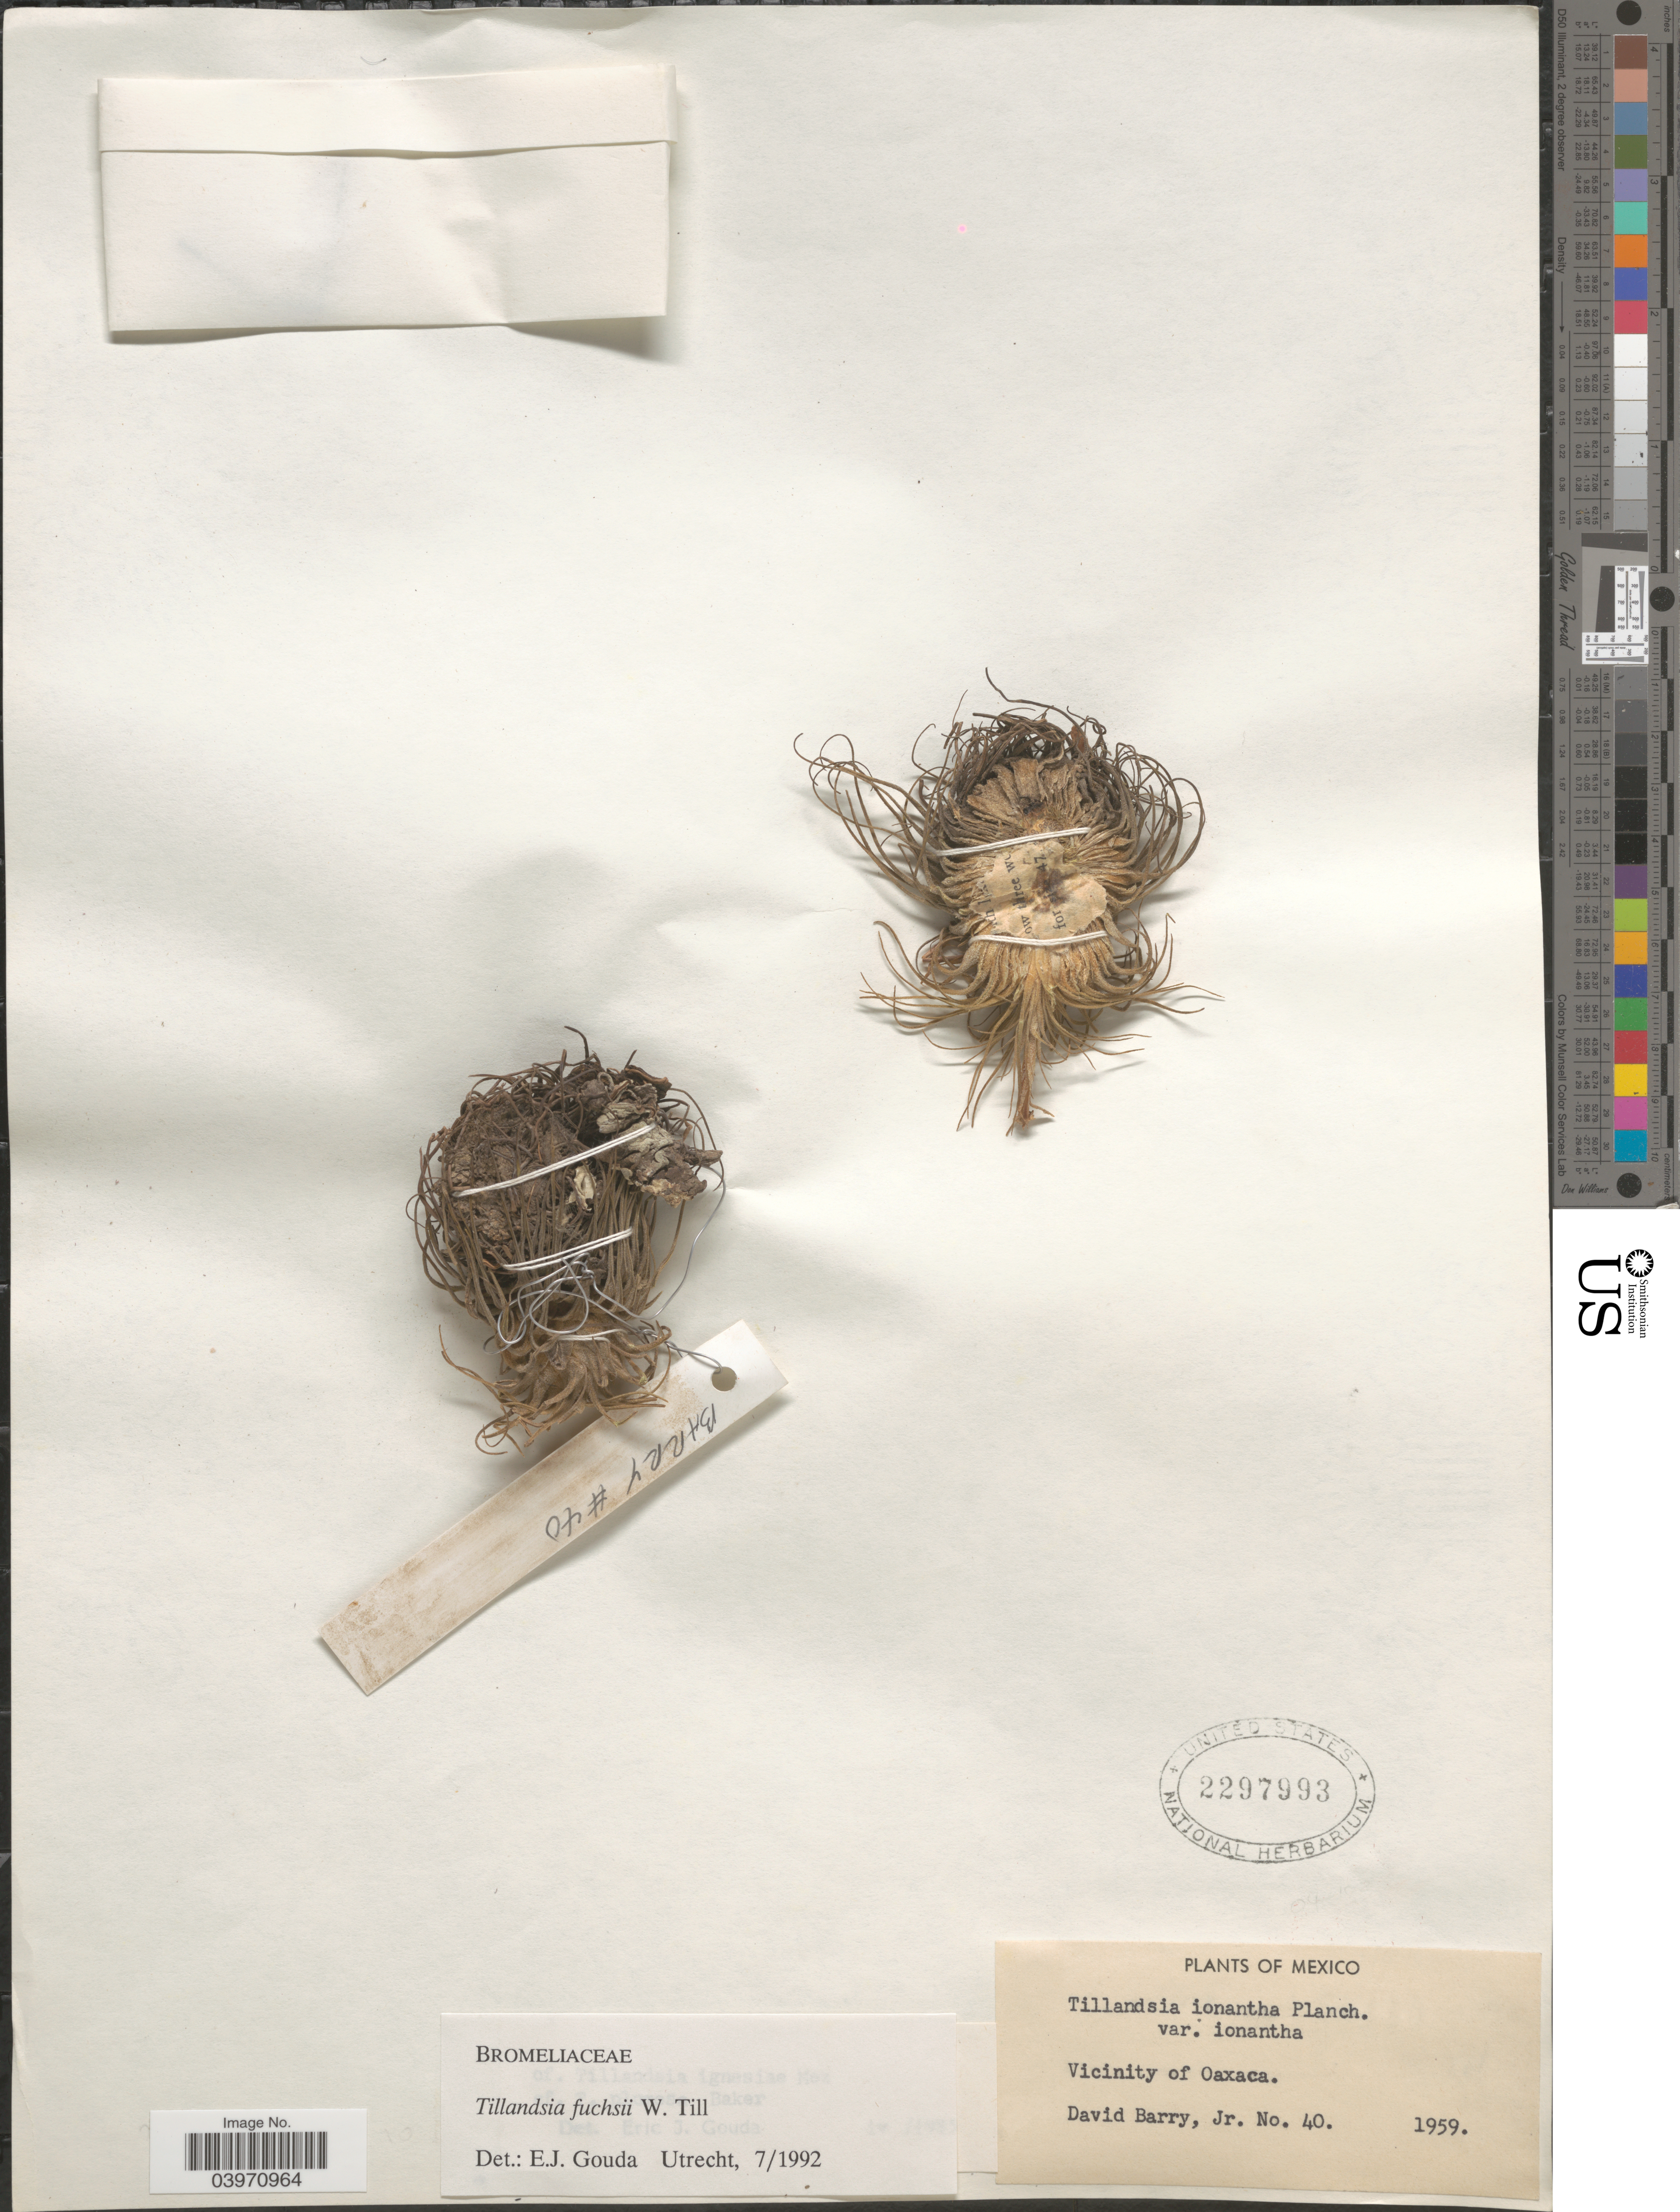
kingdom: Plantae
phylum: Tracheophyta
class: Liliopsida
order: Poales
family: Bromeliaceae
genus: Tillandsia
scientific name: Tillandsia fuchsii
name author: W. Till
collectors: D. Barry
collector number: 40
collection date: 1959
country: Mexico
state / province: Oaxaca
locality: Vicinity of Oaxaca.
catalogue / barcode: US 2297993